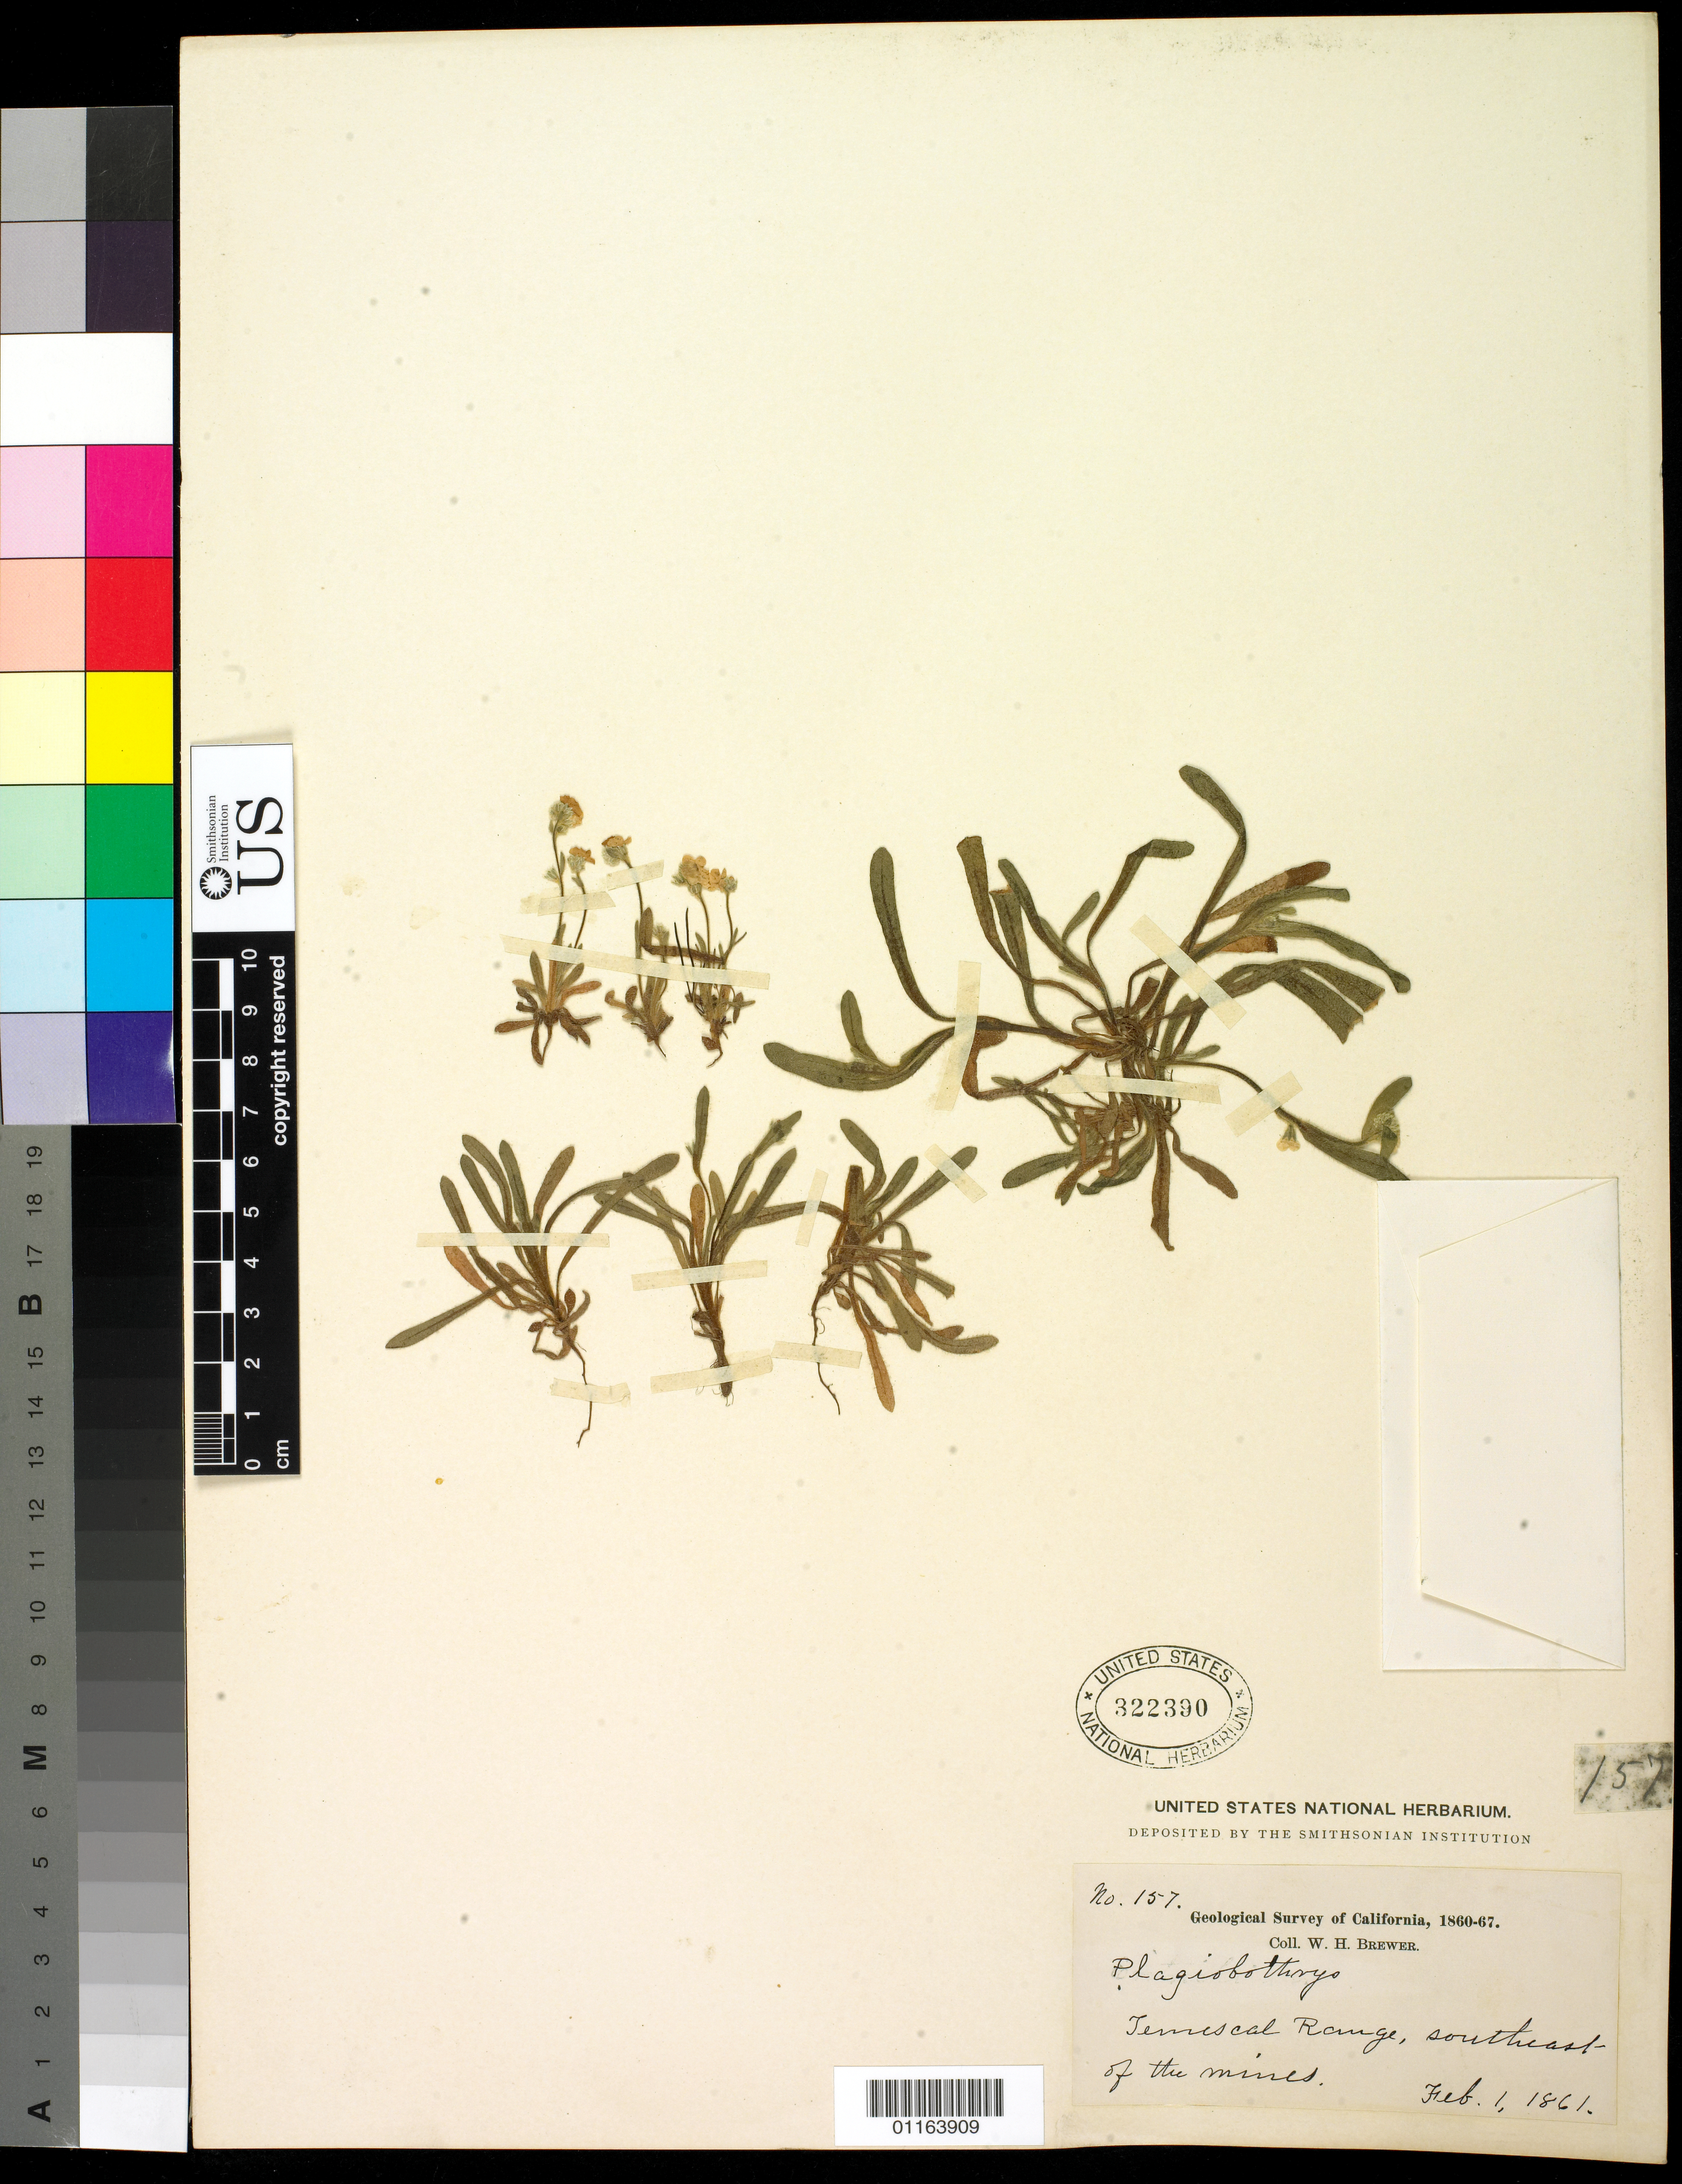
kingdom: Plantae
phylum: Tracheophyta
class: Magnoliopsida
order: Boraginales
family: Boraginaceae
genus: Plagiobothrys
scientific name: Plagiobothrys sp.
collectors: W. H. Brewer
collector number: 157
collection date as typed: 1 Feb 1861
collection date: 1861-02-01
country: United States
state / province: California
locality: Temescal Range, southeast of the mines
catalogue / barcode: US 322390